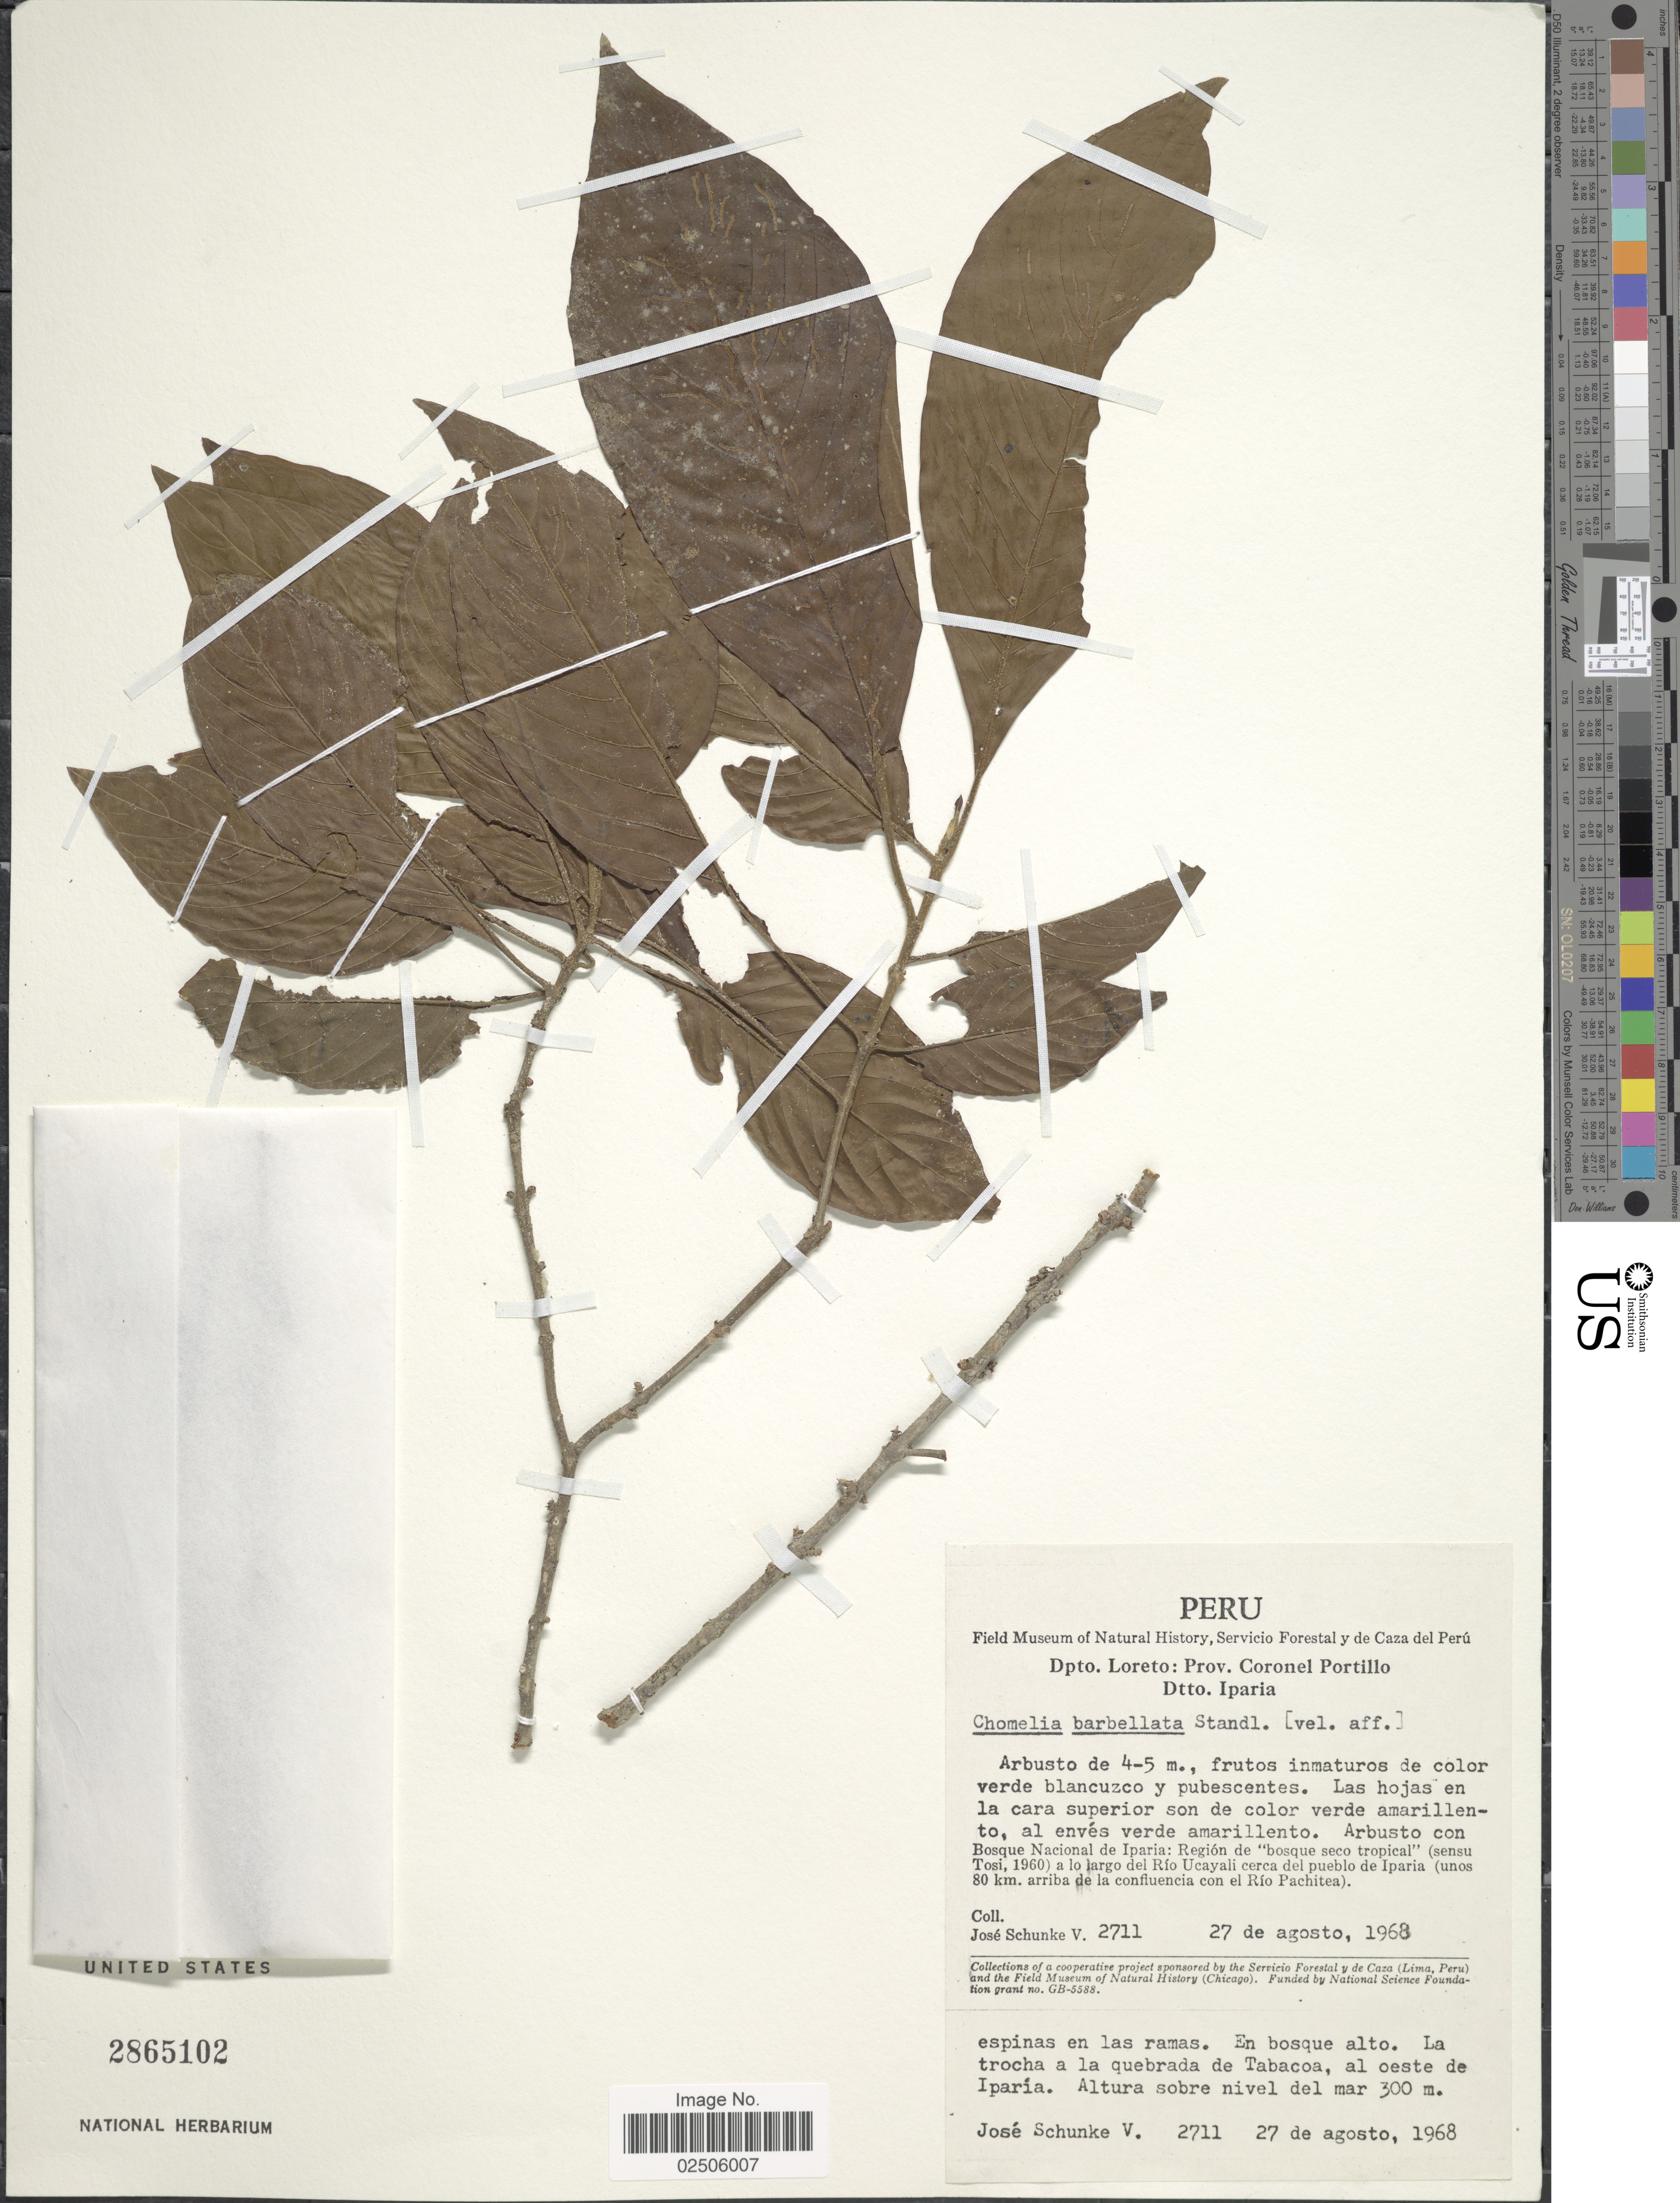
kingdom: Plantae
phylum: Tracheophyta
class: Magnoliopsida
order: Gentianales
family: Rubiaceae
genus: Chomelia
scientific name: Chomelia barbellata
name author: Standl.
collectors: J. Schunke Vigo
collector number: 2711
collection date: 1968-08-27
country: Peru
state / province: Loreto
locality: Prov. Coronel Portillo, Dtto. Iparia, Bosque Nacional de Iparia: Region de "bosque seco tropical" a lo largo del Rio Ucayali cerca del pueblo de Iparia (unos 80 km. arriba de la confluencia con el Rio Pachitea), La trocha a la quebrada de Tabacoa, al oeste de Iparia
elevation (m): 300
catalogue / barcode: US 2865102